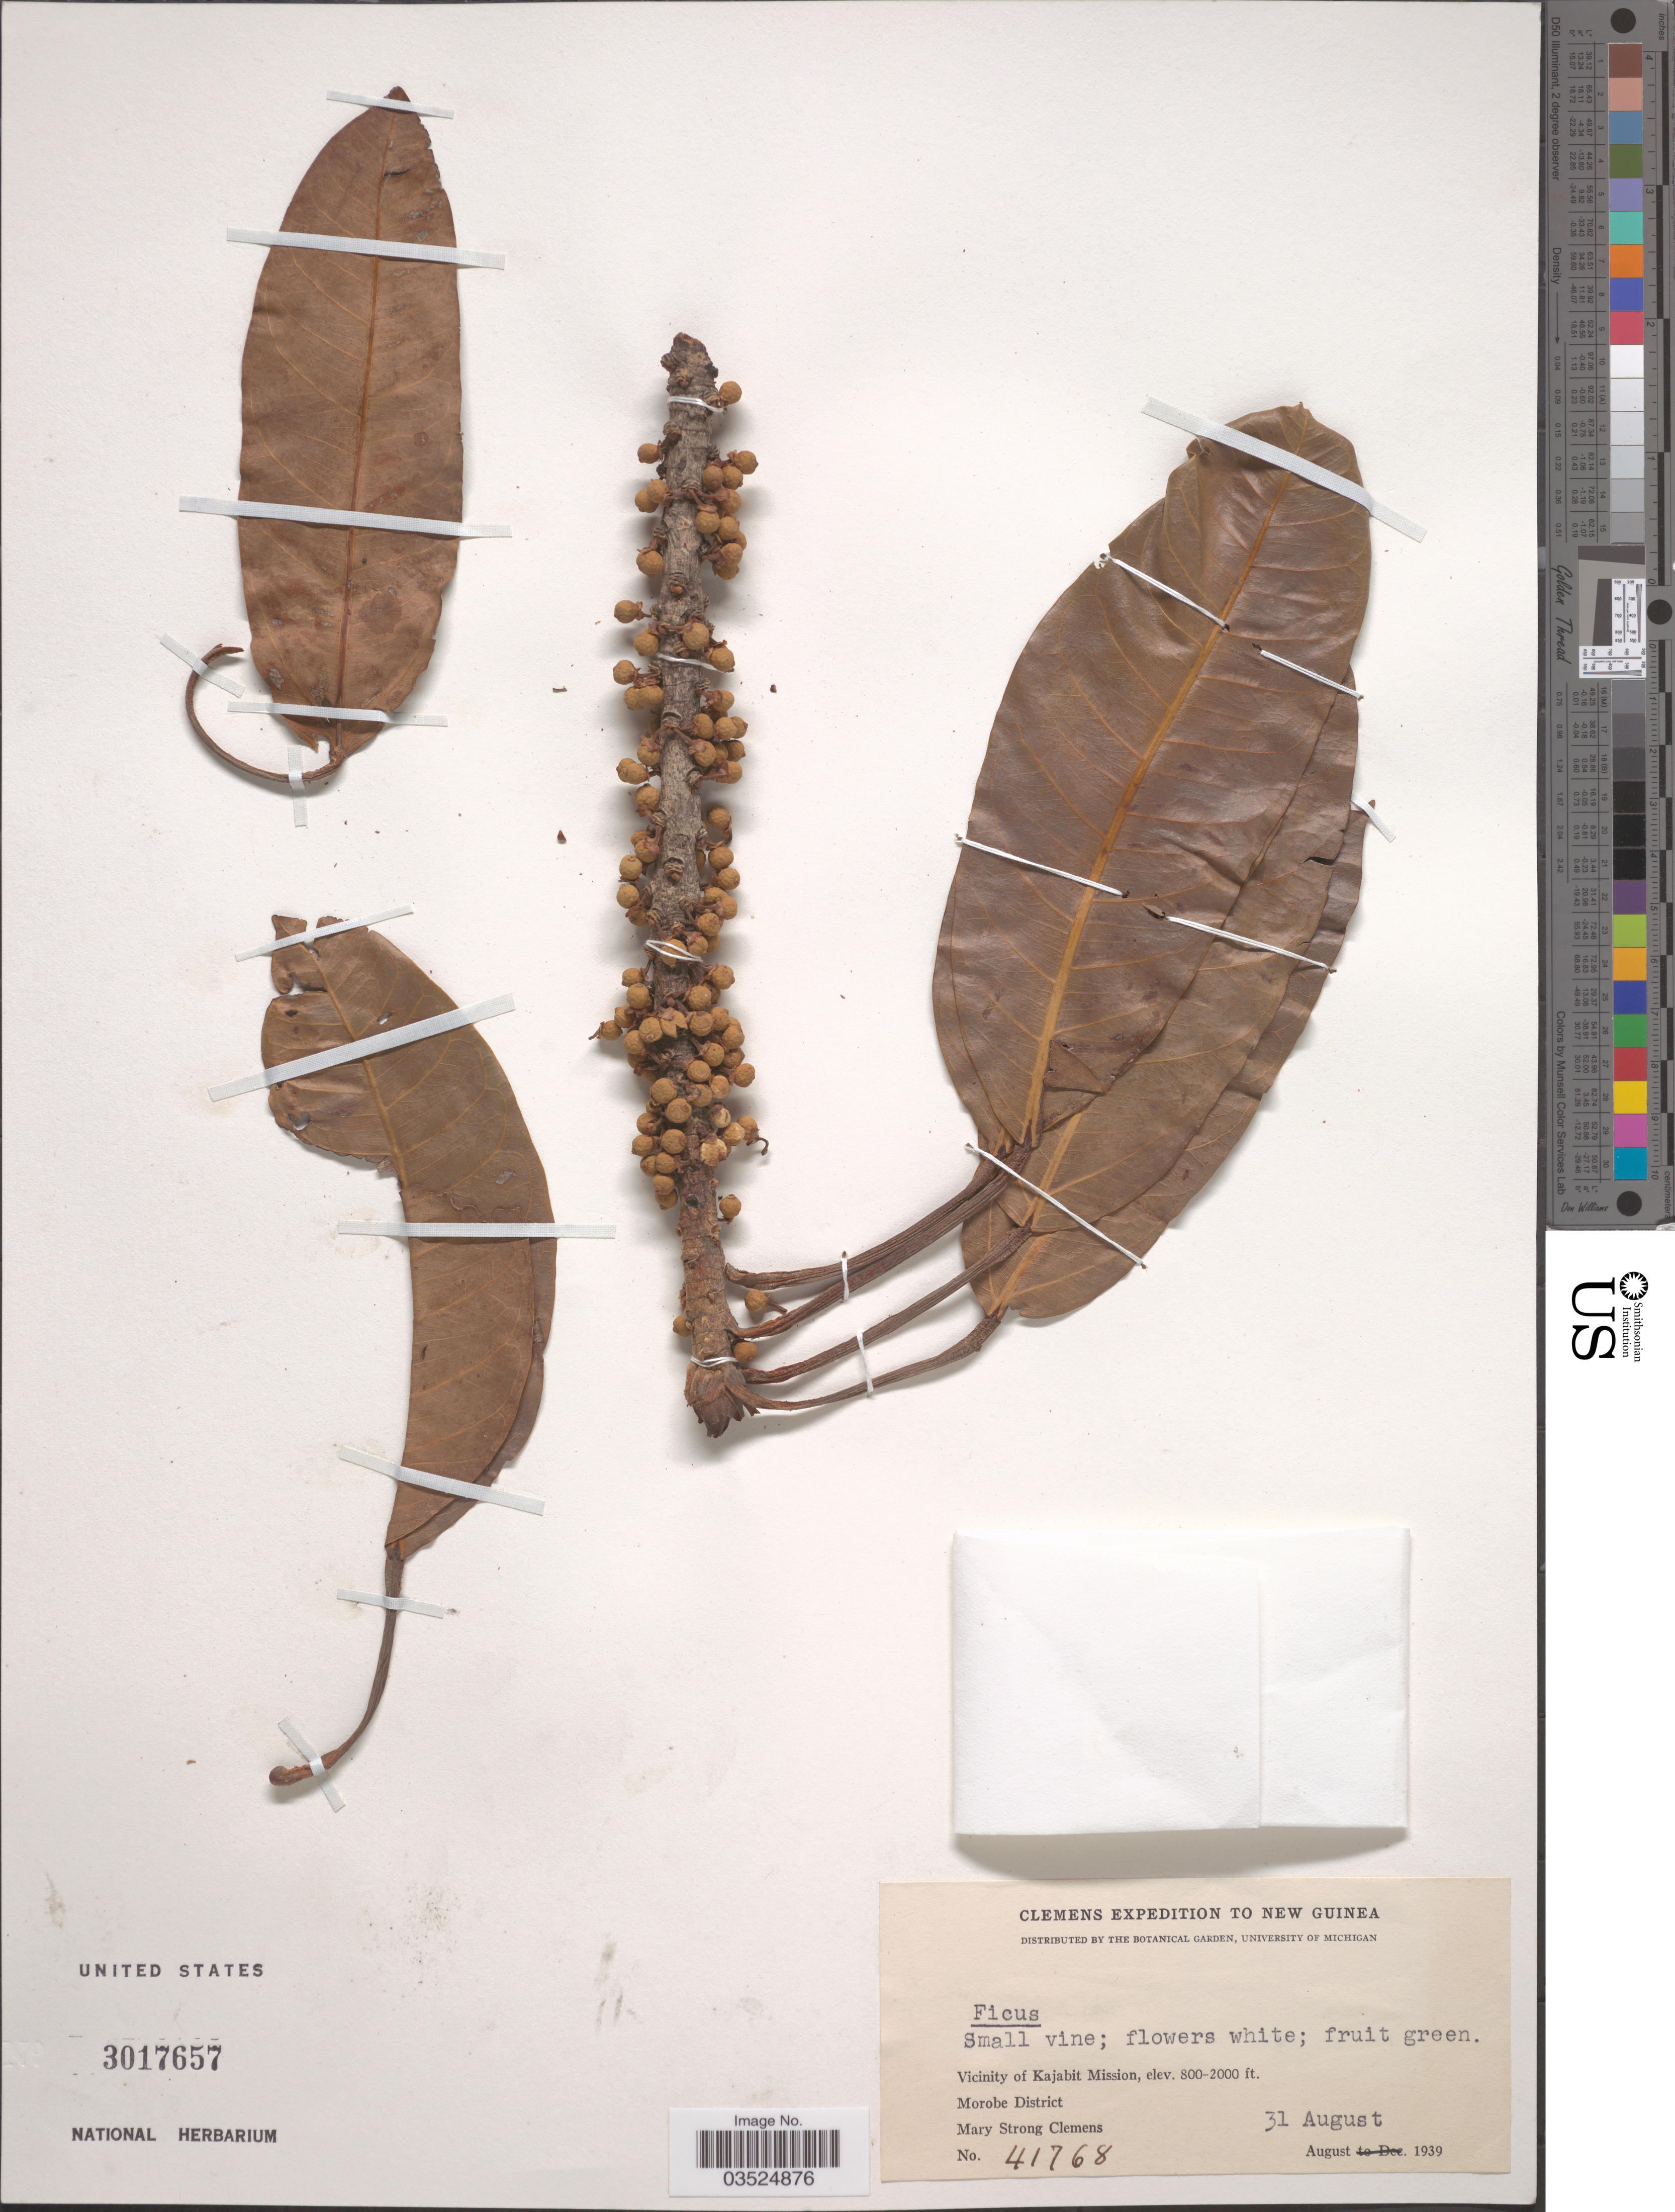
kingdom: Plantae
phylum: Tracheophyta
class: Magnoliopsida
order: Rosales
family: Moraceae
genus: Ficus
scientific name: Ficus sp.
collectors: M. S. Clemens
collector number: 41768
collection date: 1939-08-31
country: Papua New Guinea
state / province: Morobe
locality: New Guinea. Vicinity of Kajabit Mission, Morobe District.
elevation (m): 244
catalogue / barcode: US 3017657